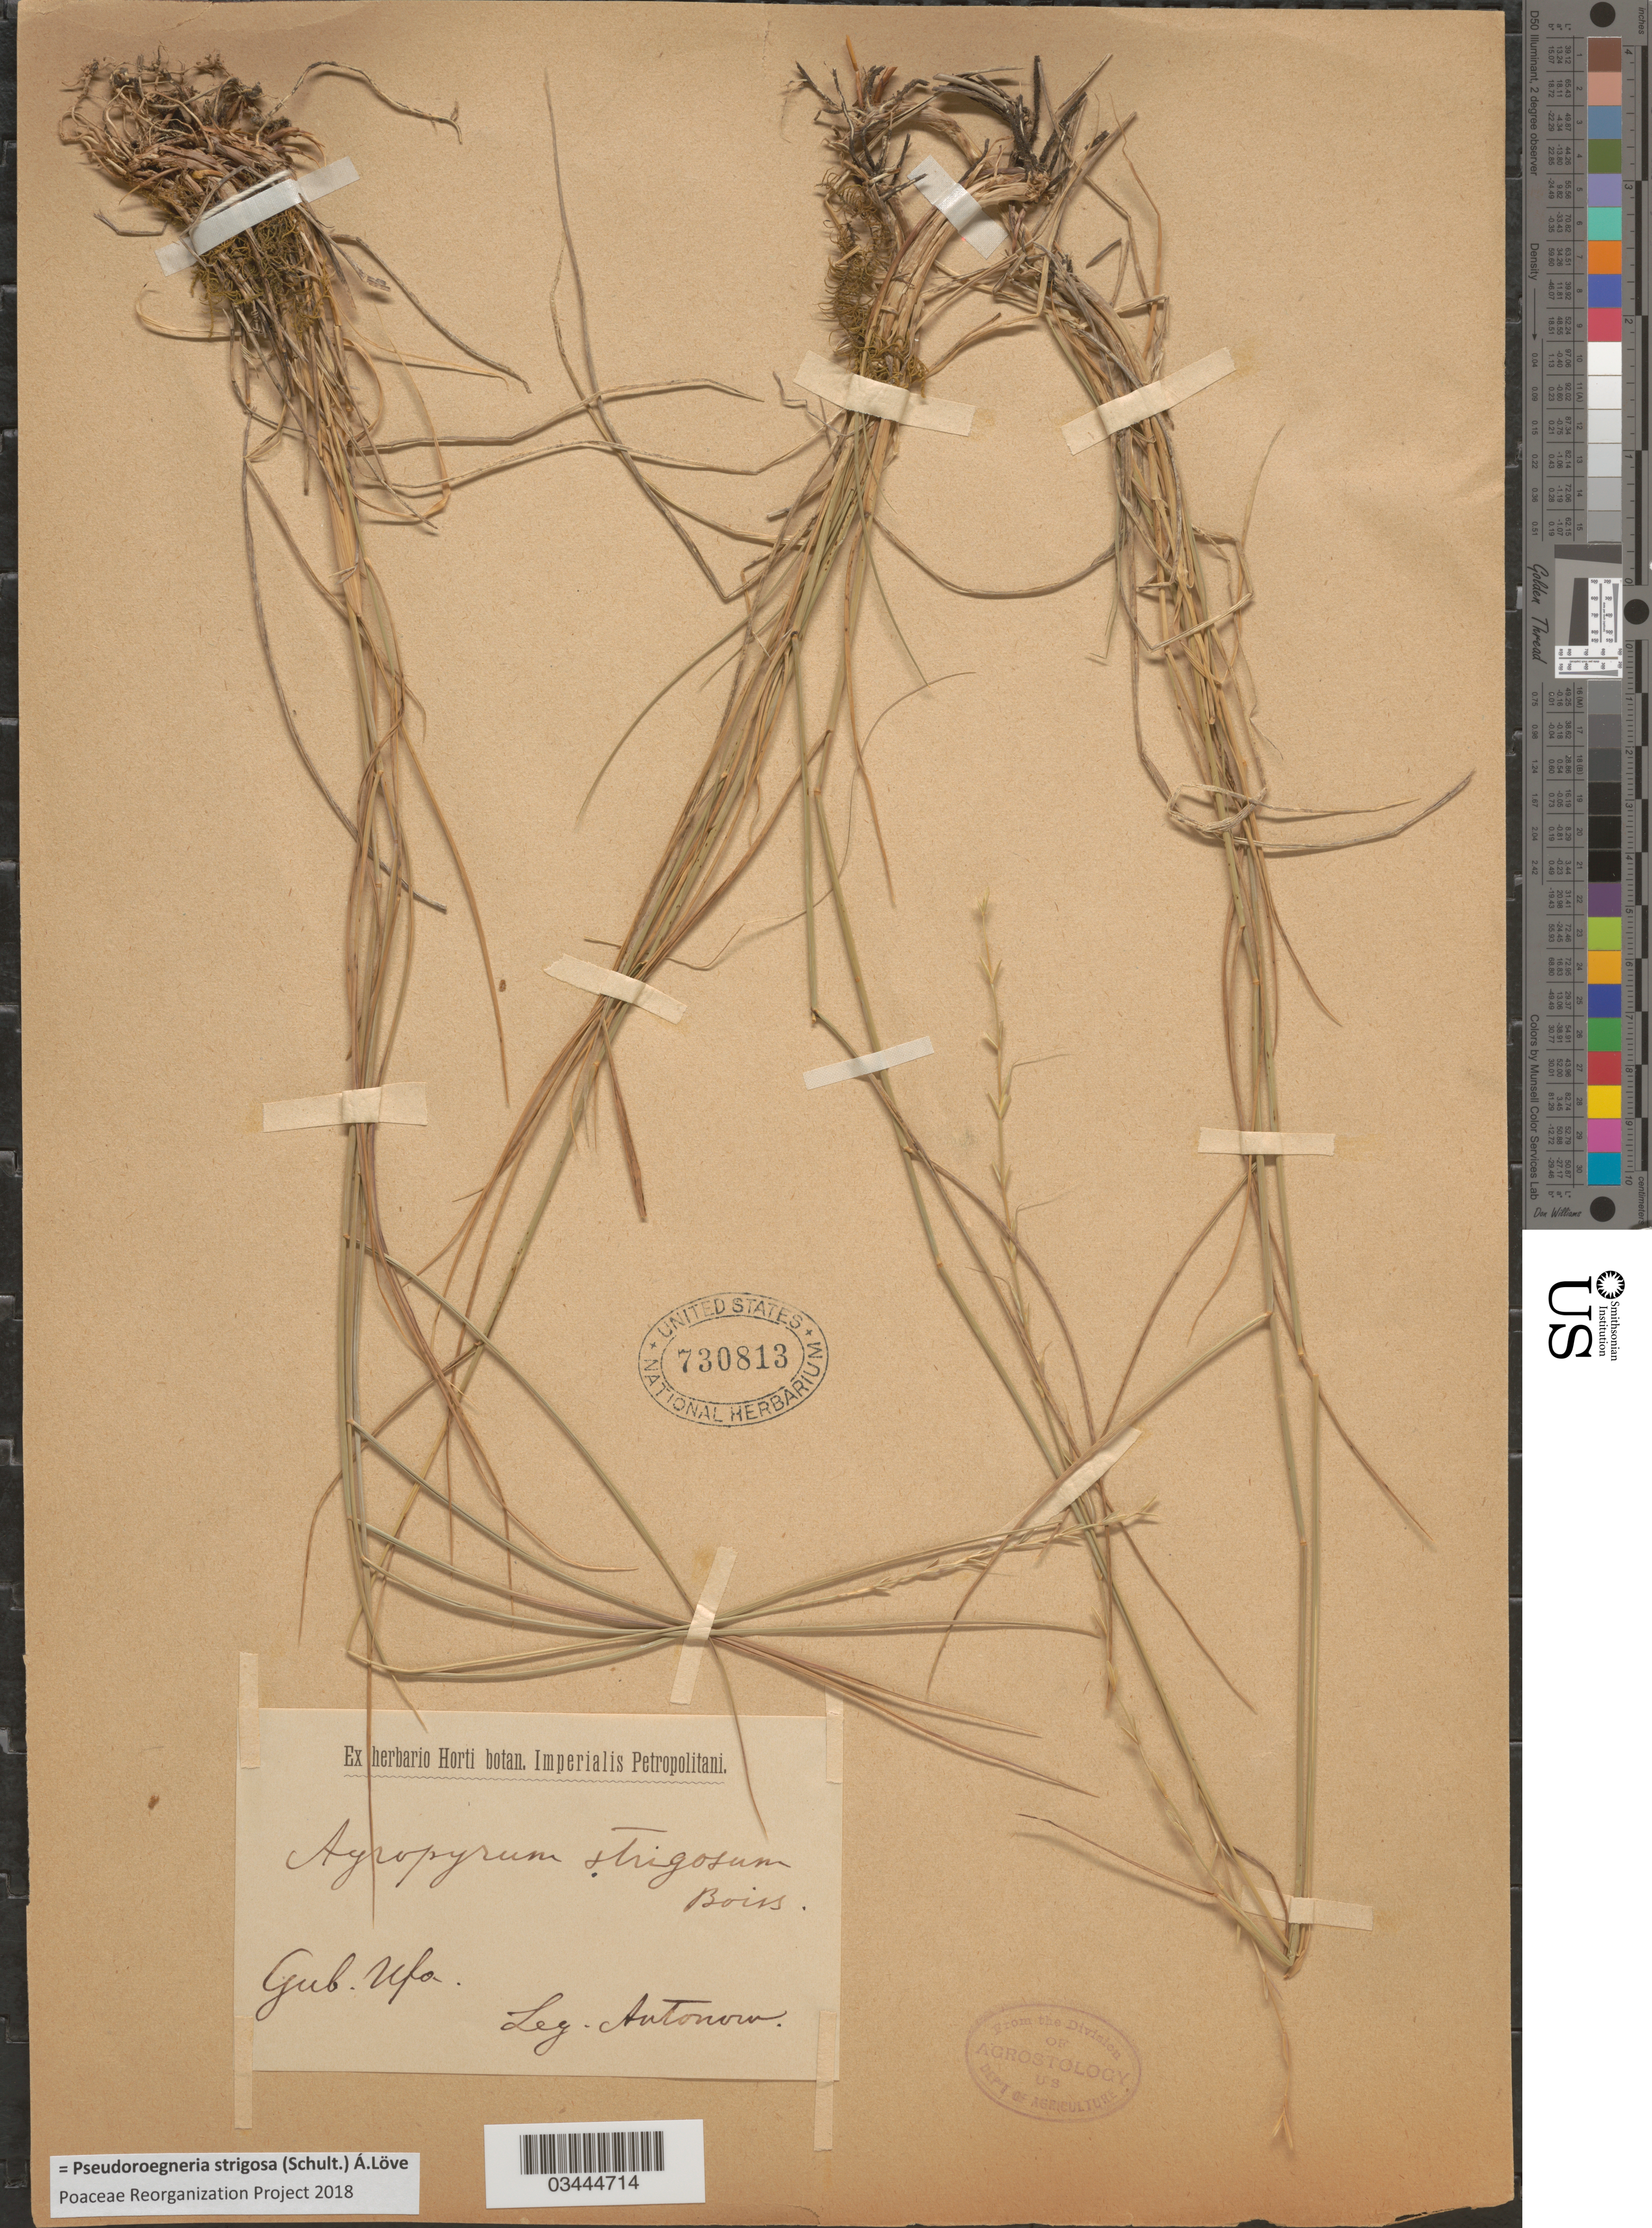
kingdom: Plantae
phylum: Tracheophyta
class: Liliopsida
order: Poales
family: Poaceae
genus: Pseudoroegneria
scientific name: Pseudoroegneria strigosa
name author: (M. Bieb.) Á. Löve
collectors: A. Antonow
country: Russian Federation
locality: Gub. Ufa.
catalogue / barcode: US 730813